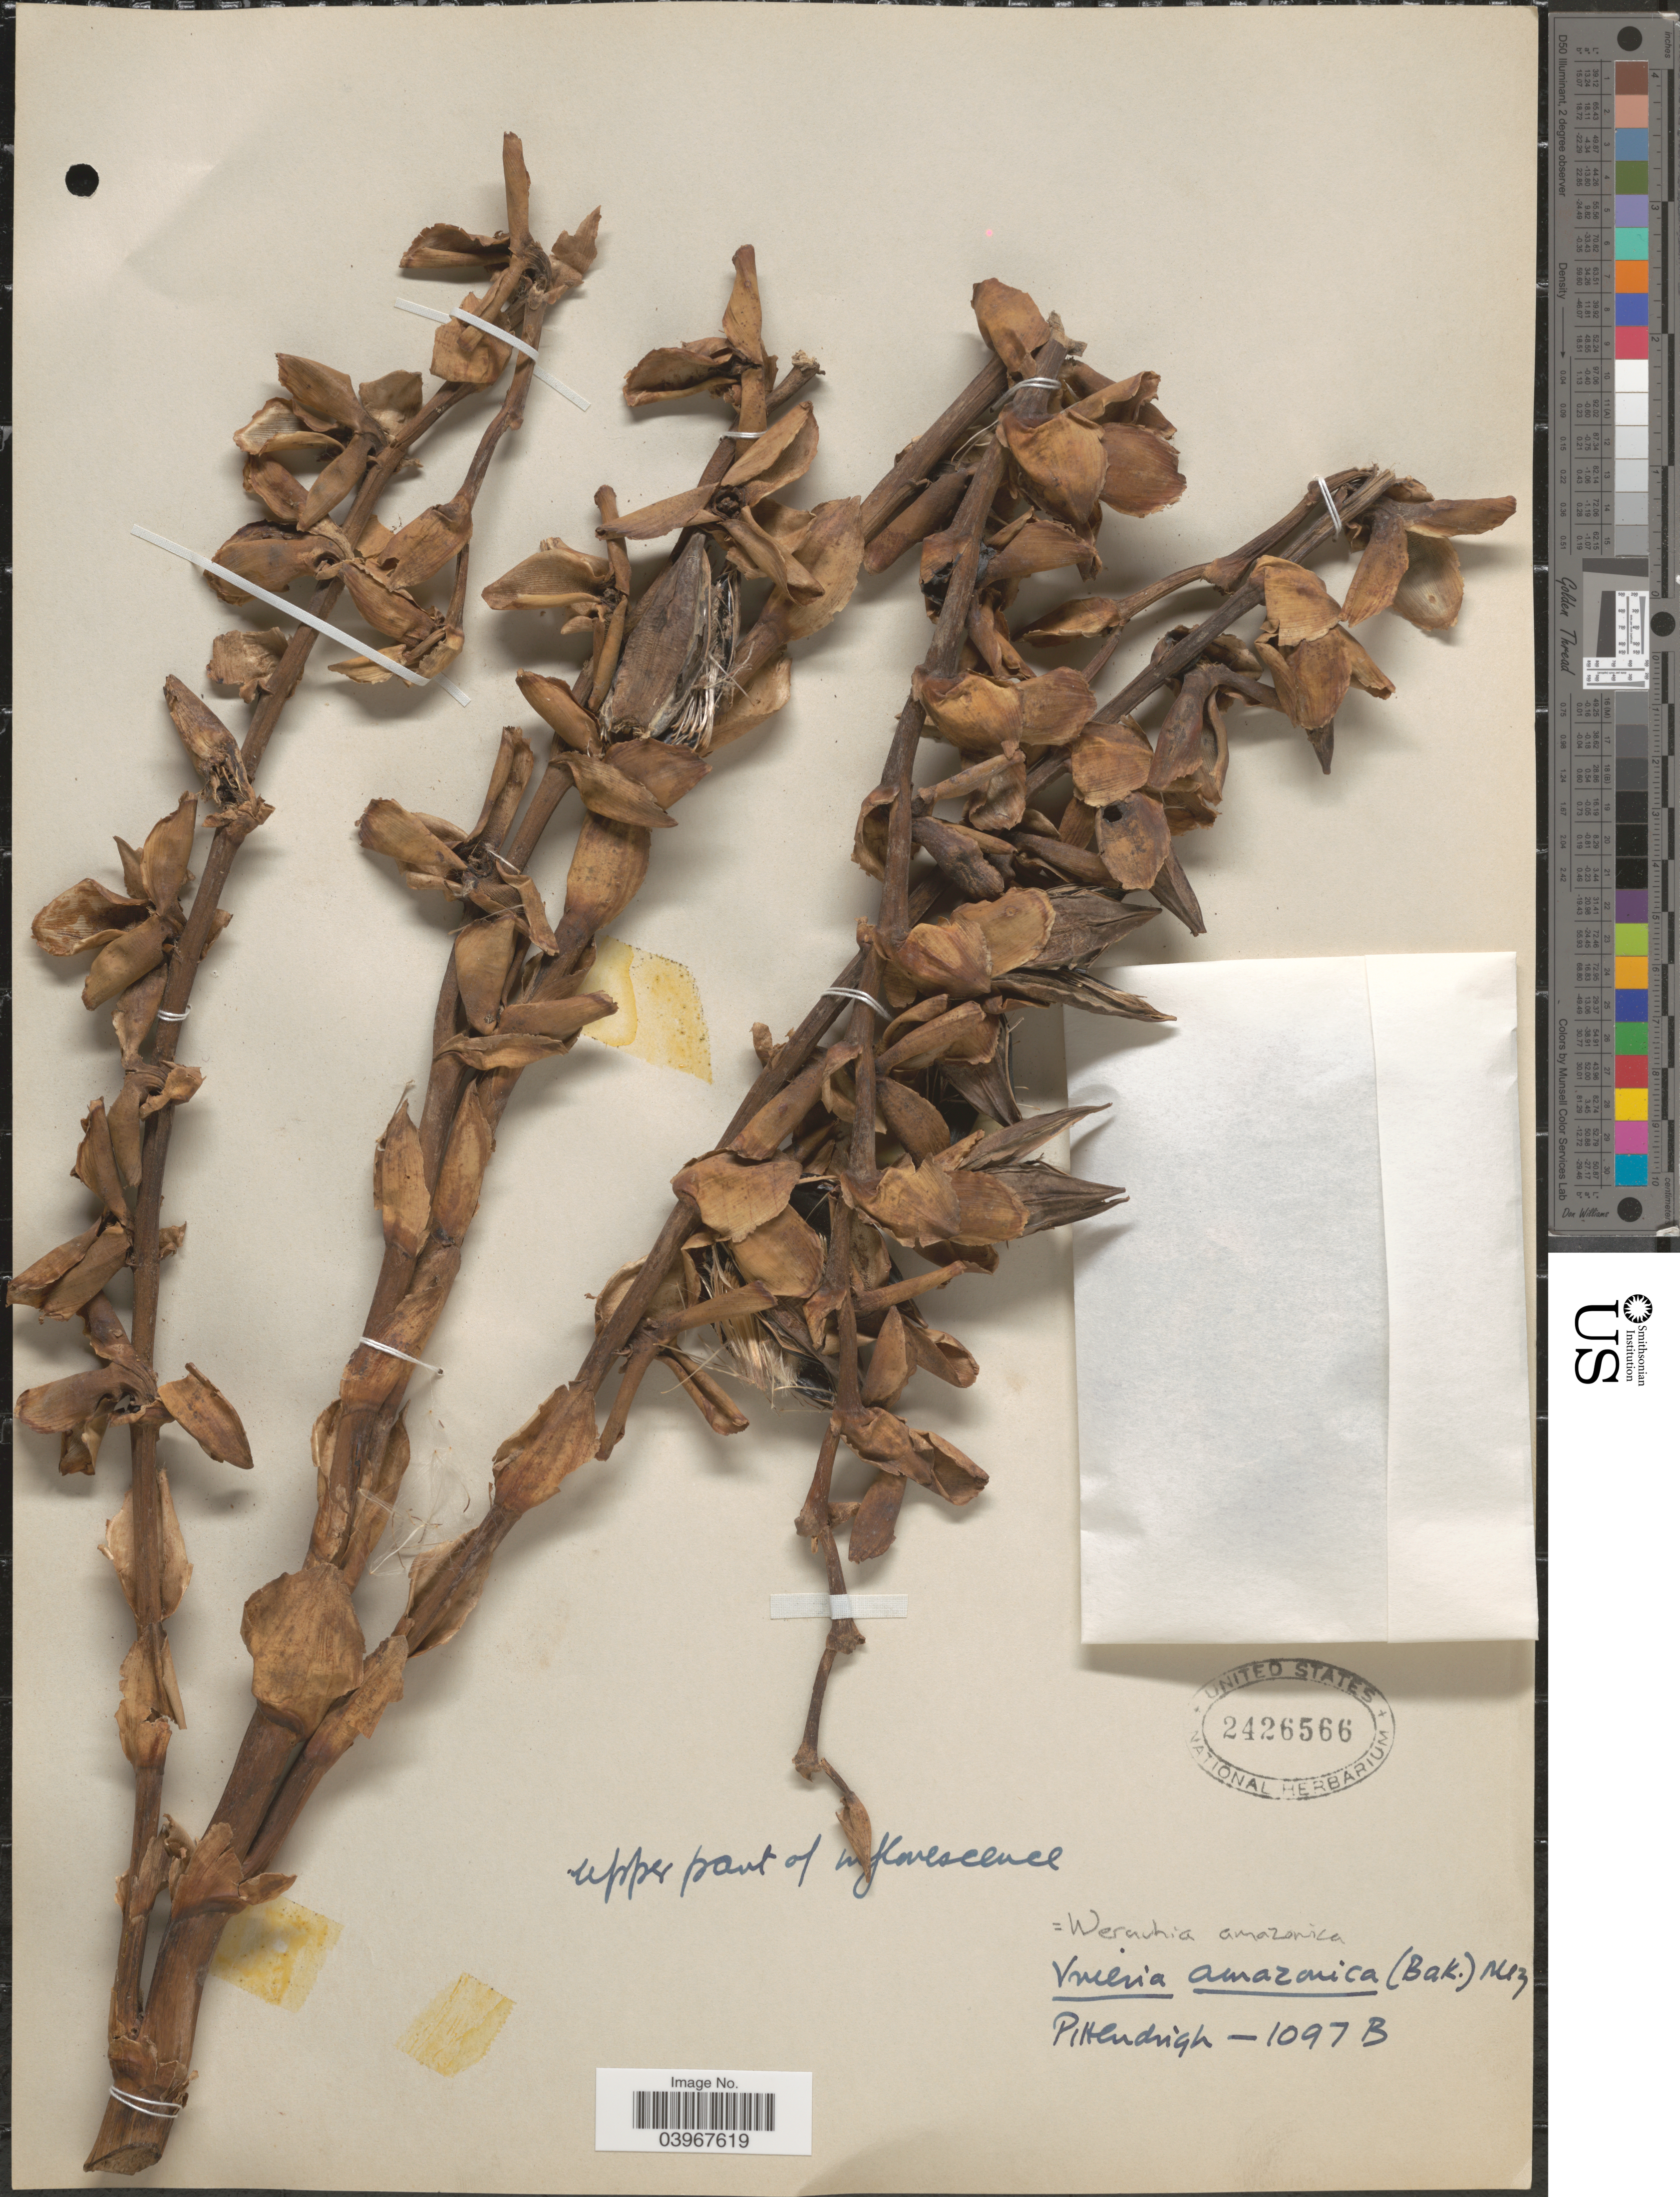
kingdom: Plantae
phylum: Tracheophyta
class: Liliopsida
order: Poales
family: Bromeliaceae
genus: Werauhia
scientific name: Werauhia gigantea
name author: (Mart. ex Schult. & Schult. f.) J.R. Grant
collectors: Pittendrigh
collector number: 1097B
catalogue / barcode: US 2426566